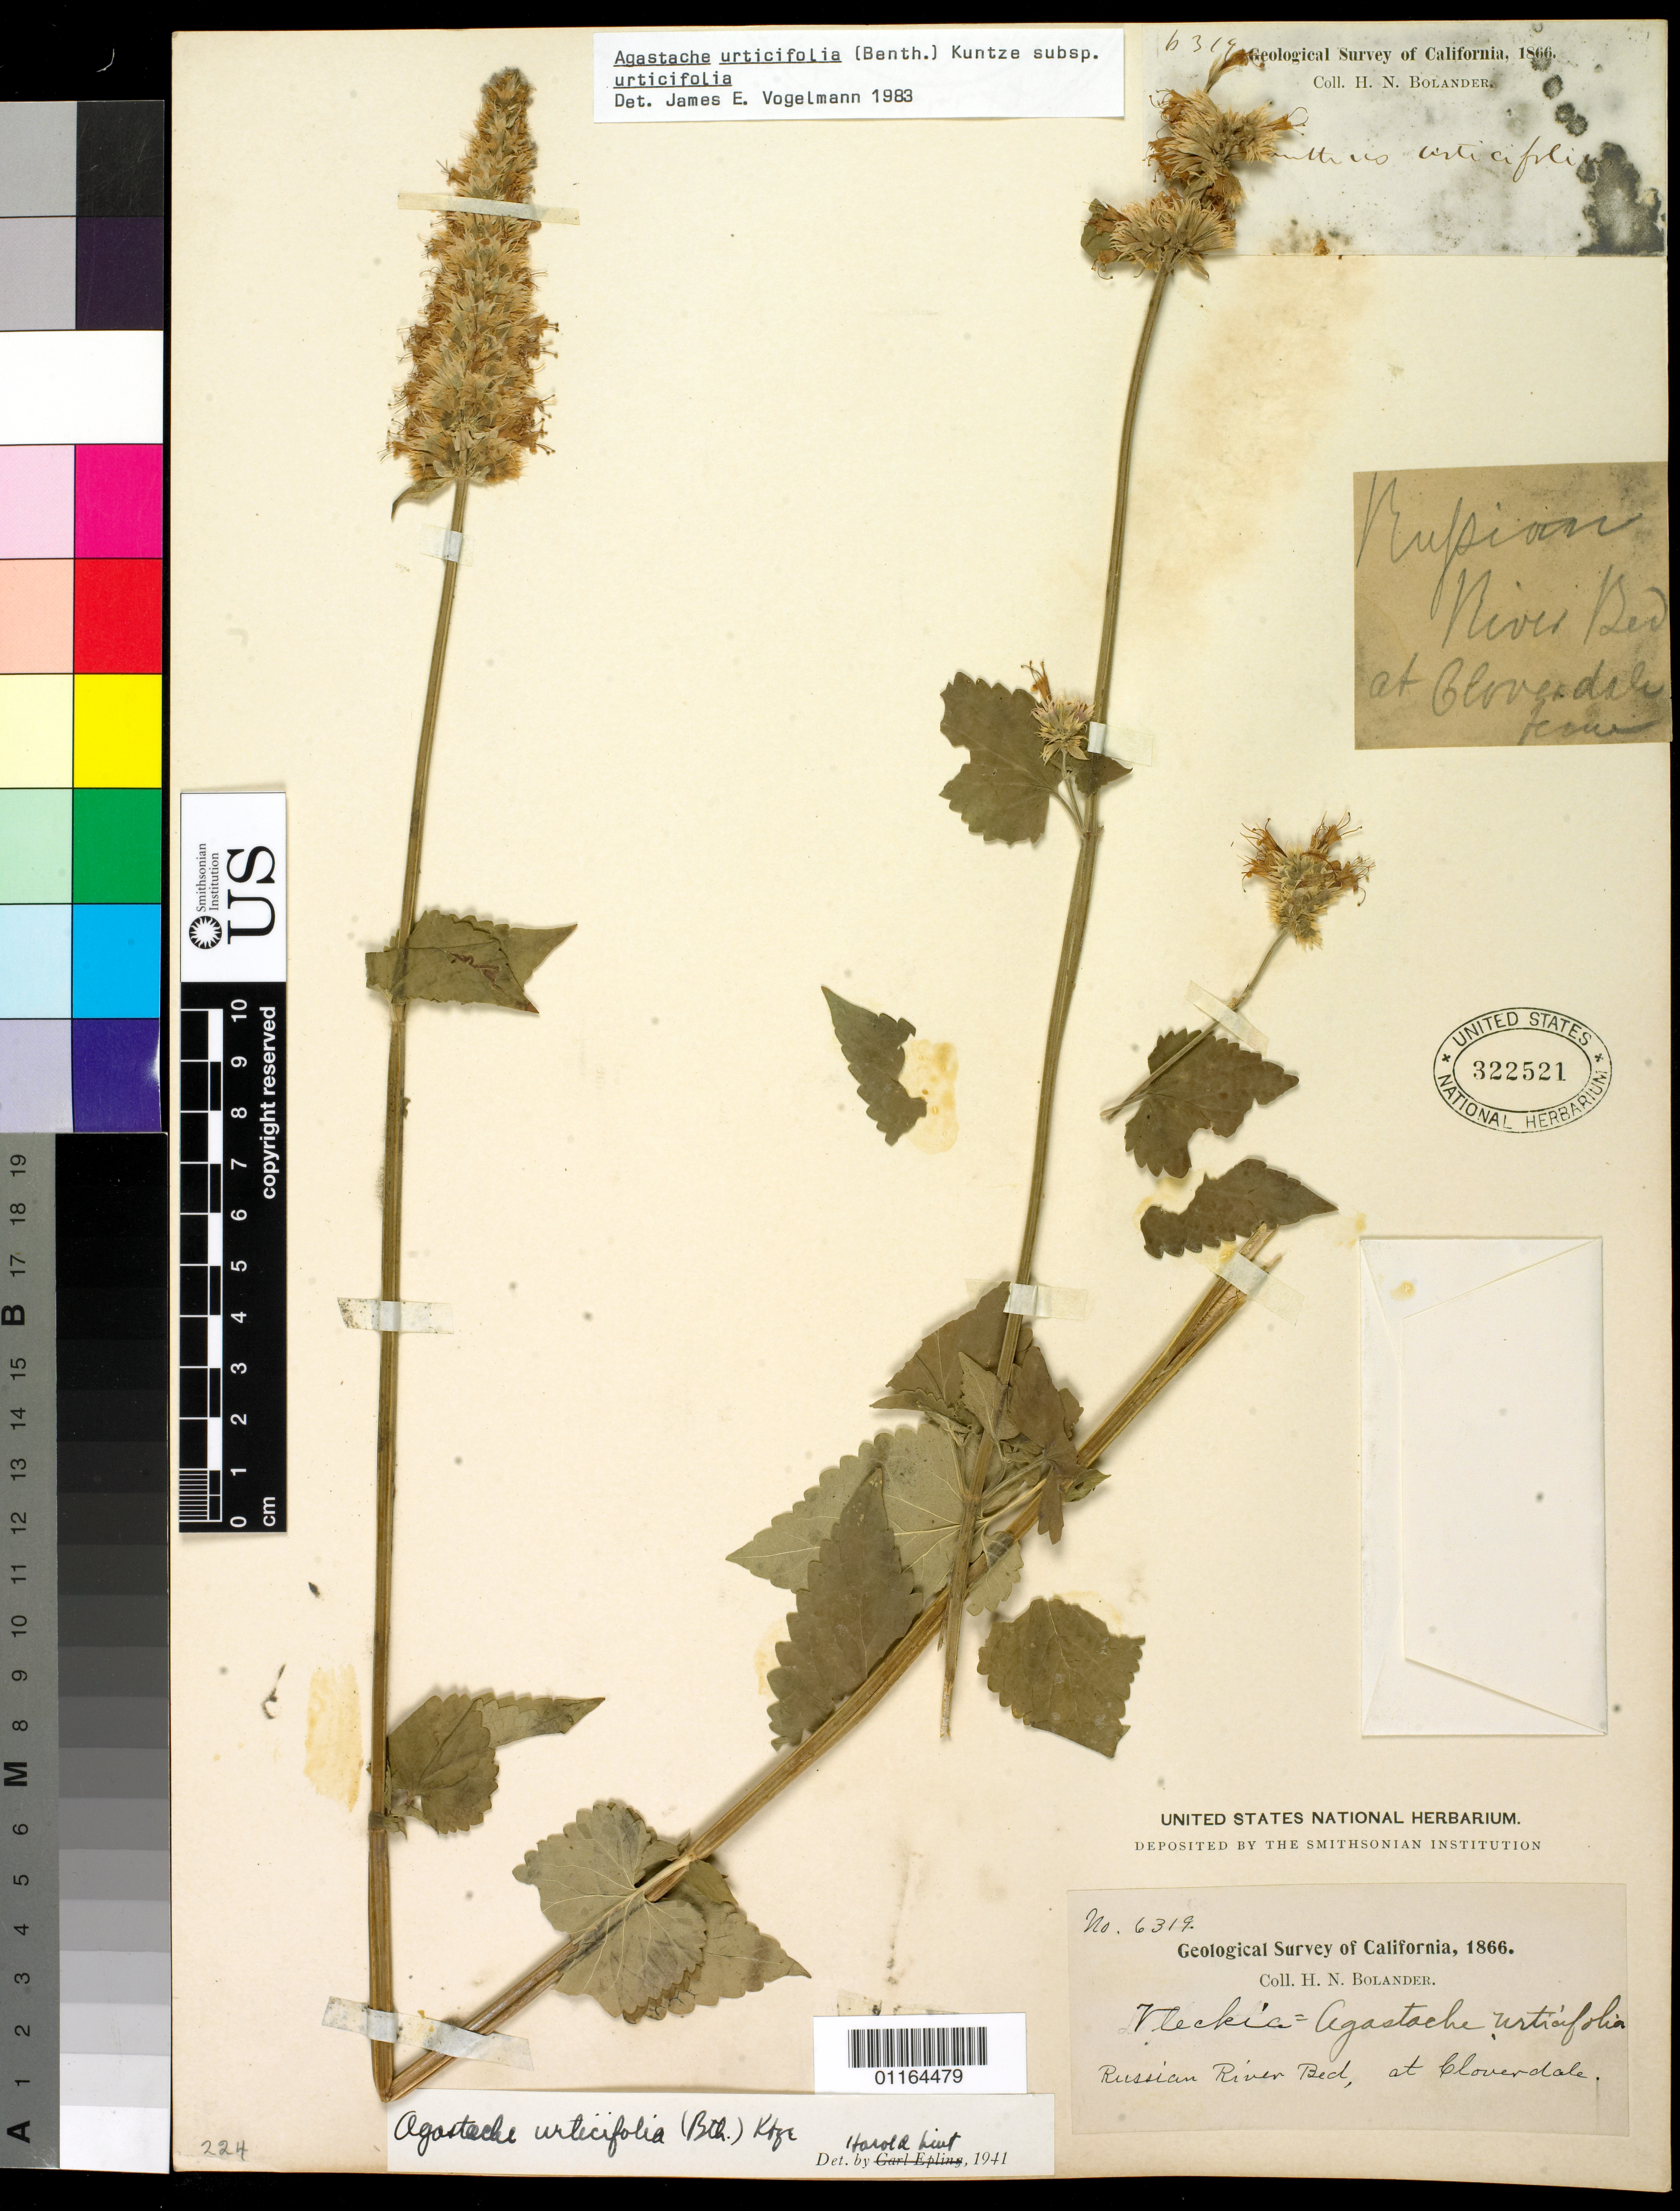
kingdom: Plantae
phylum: Tracheophyta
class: Magnoliopsida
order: Lamiales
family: Lamiaceae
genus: Agastache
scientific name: Agastache urticifolia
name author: (Benth.) Kuntze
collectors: H. Bolander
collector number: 6319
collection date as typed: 1866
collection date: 1866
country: United States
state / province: California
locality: Russian River Bed, at Cloverdale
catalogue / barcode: US 322521